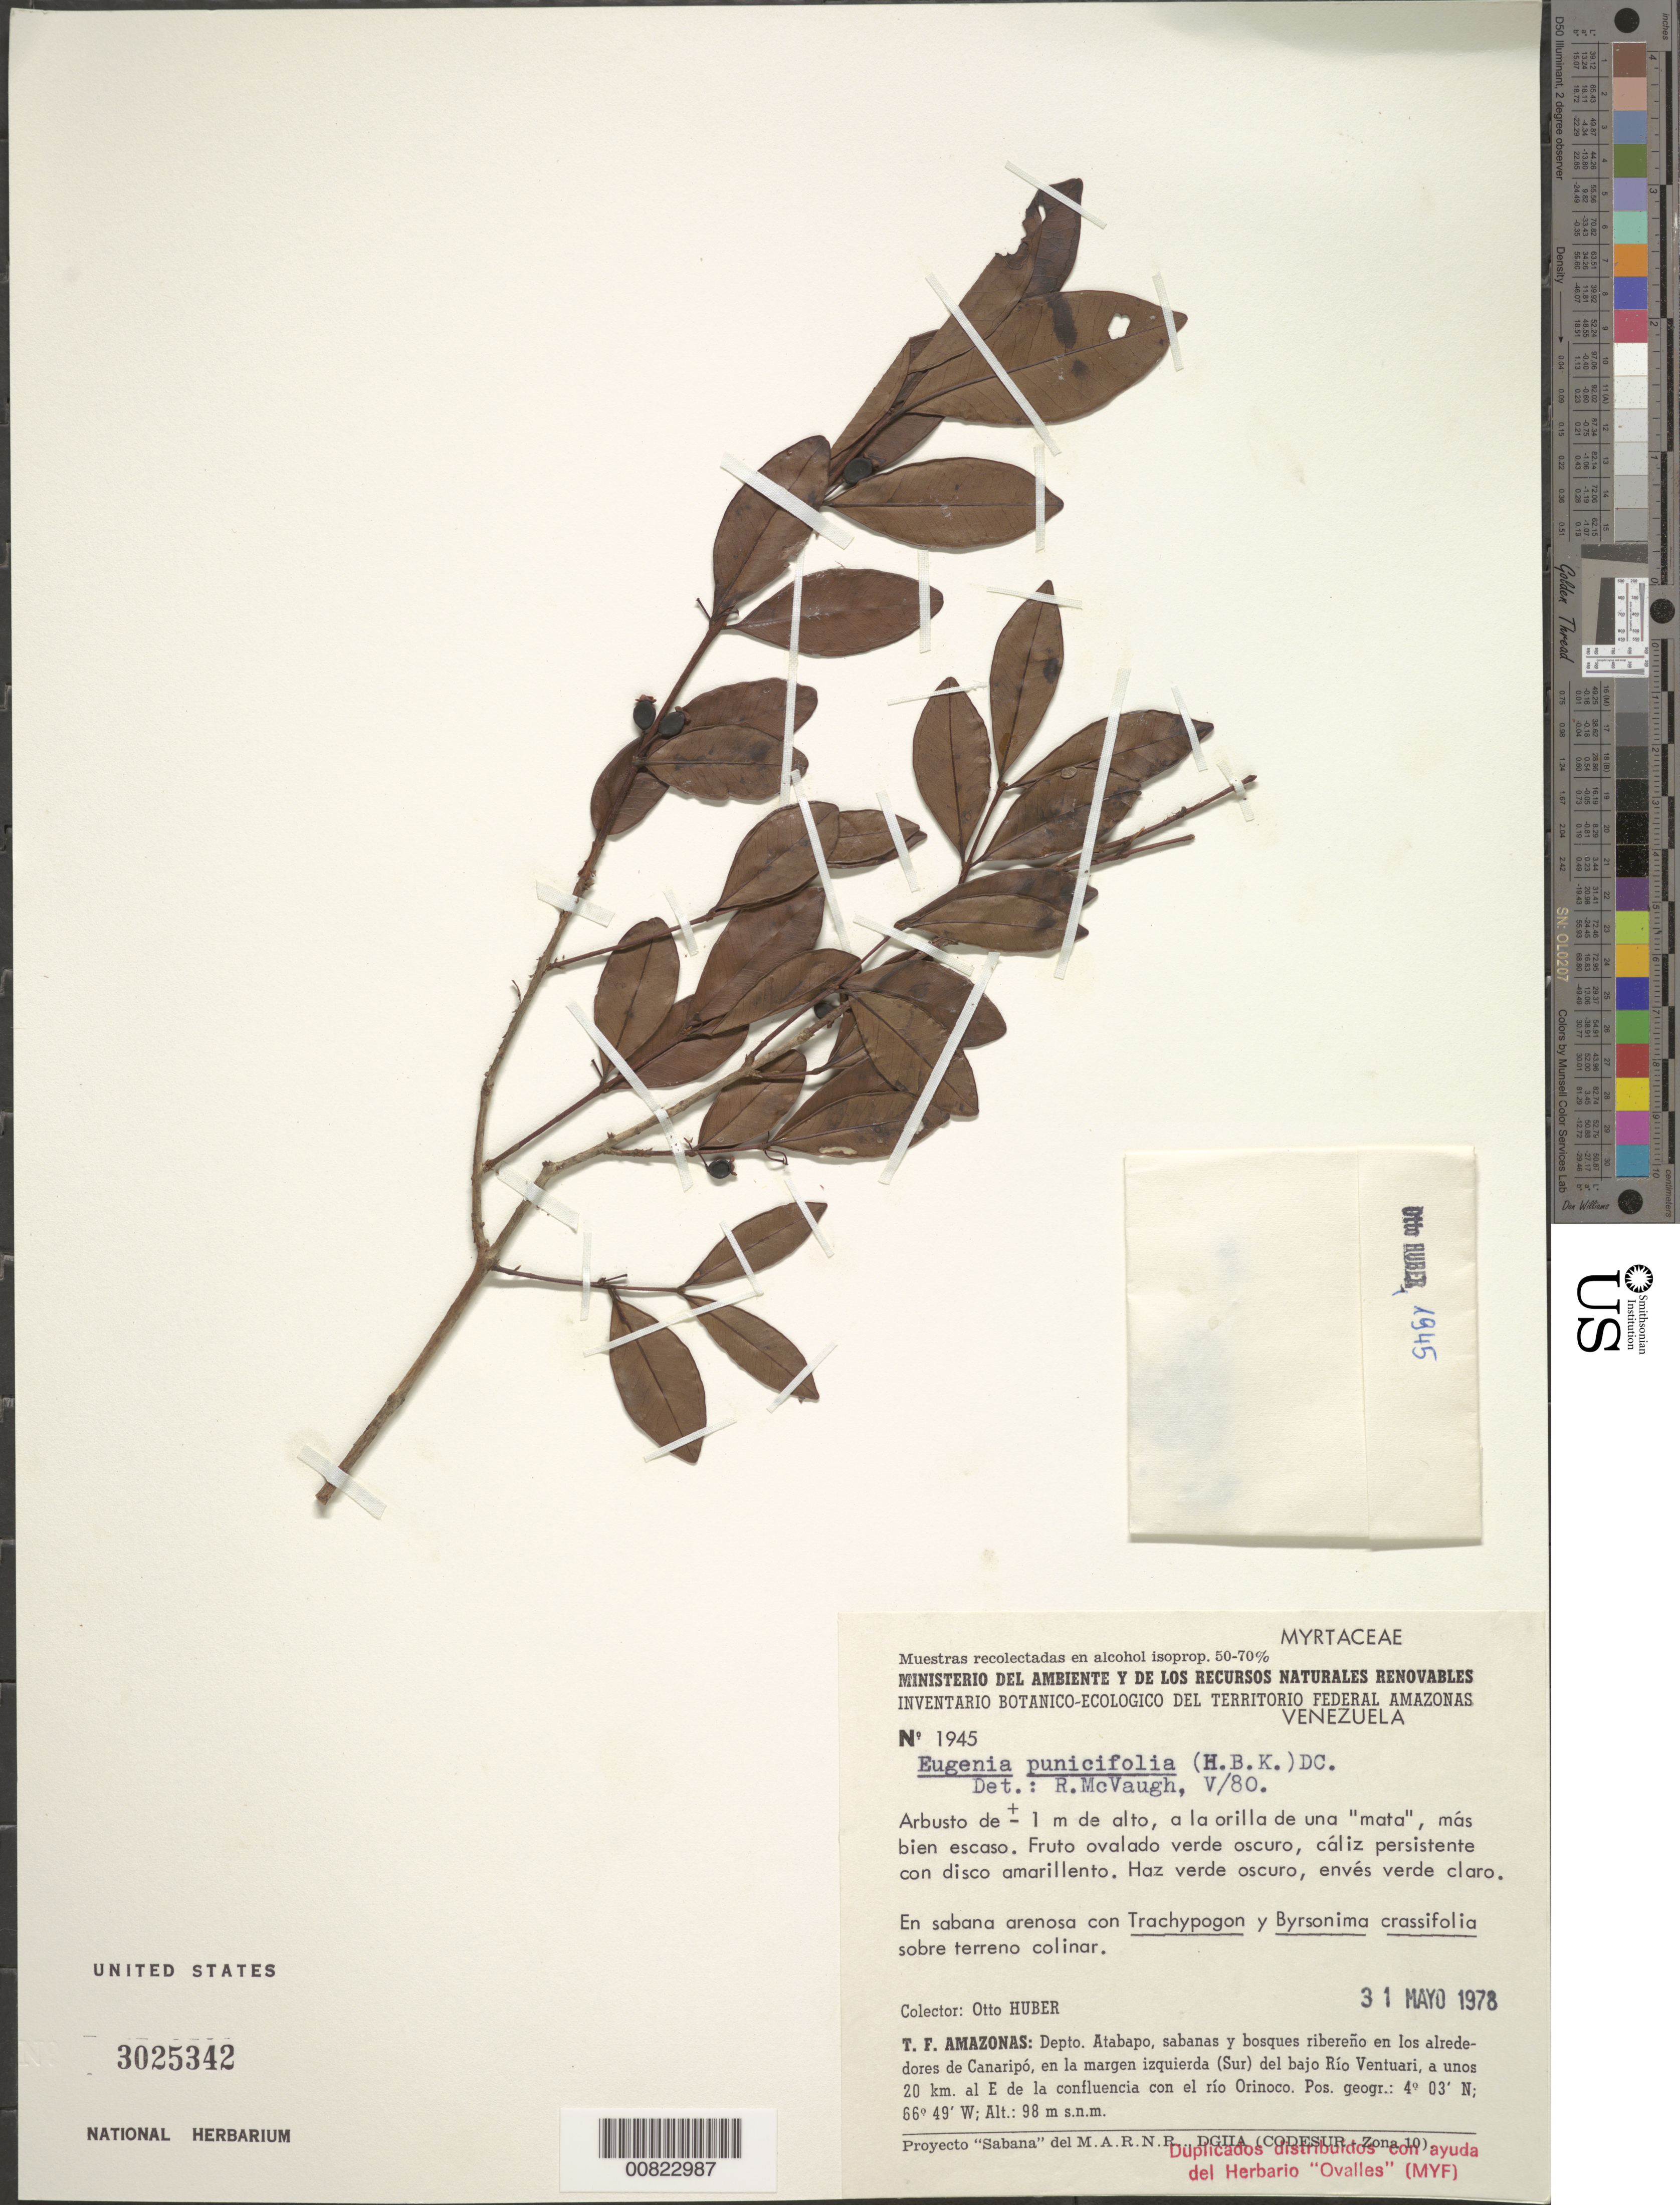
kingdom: Plantae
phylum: Tracheophyta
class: Magnoliopsida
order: Myrtales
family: Myrtaceae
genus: Eugenia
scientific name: Eugenia punicifolia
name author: (Kunth) DC.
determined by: McVaugh, R.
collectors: O. Huber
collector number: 1945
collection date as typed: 31-May-78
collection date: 1978-05-31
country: Venezuela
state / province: Amazonas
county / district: Atabapo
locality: Canaripó, S del Bajo Río Ventuari, 20 km E de la confluencia con el Río Orinoco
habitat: Sandy savanna, with Trachypogon and Byrsonima crassifolia on hilly land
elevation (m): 98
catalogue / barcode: US 3025342